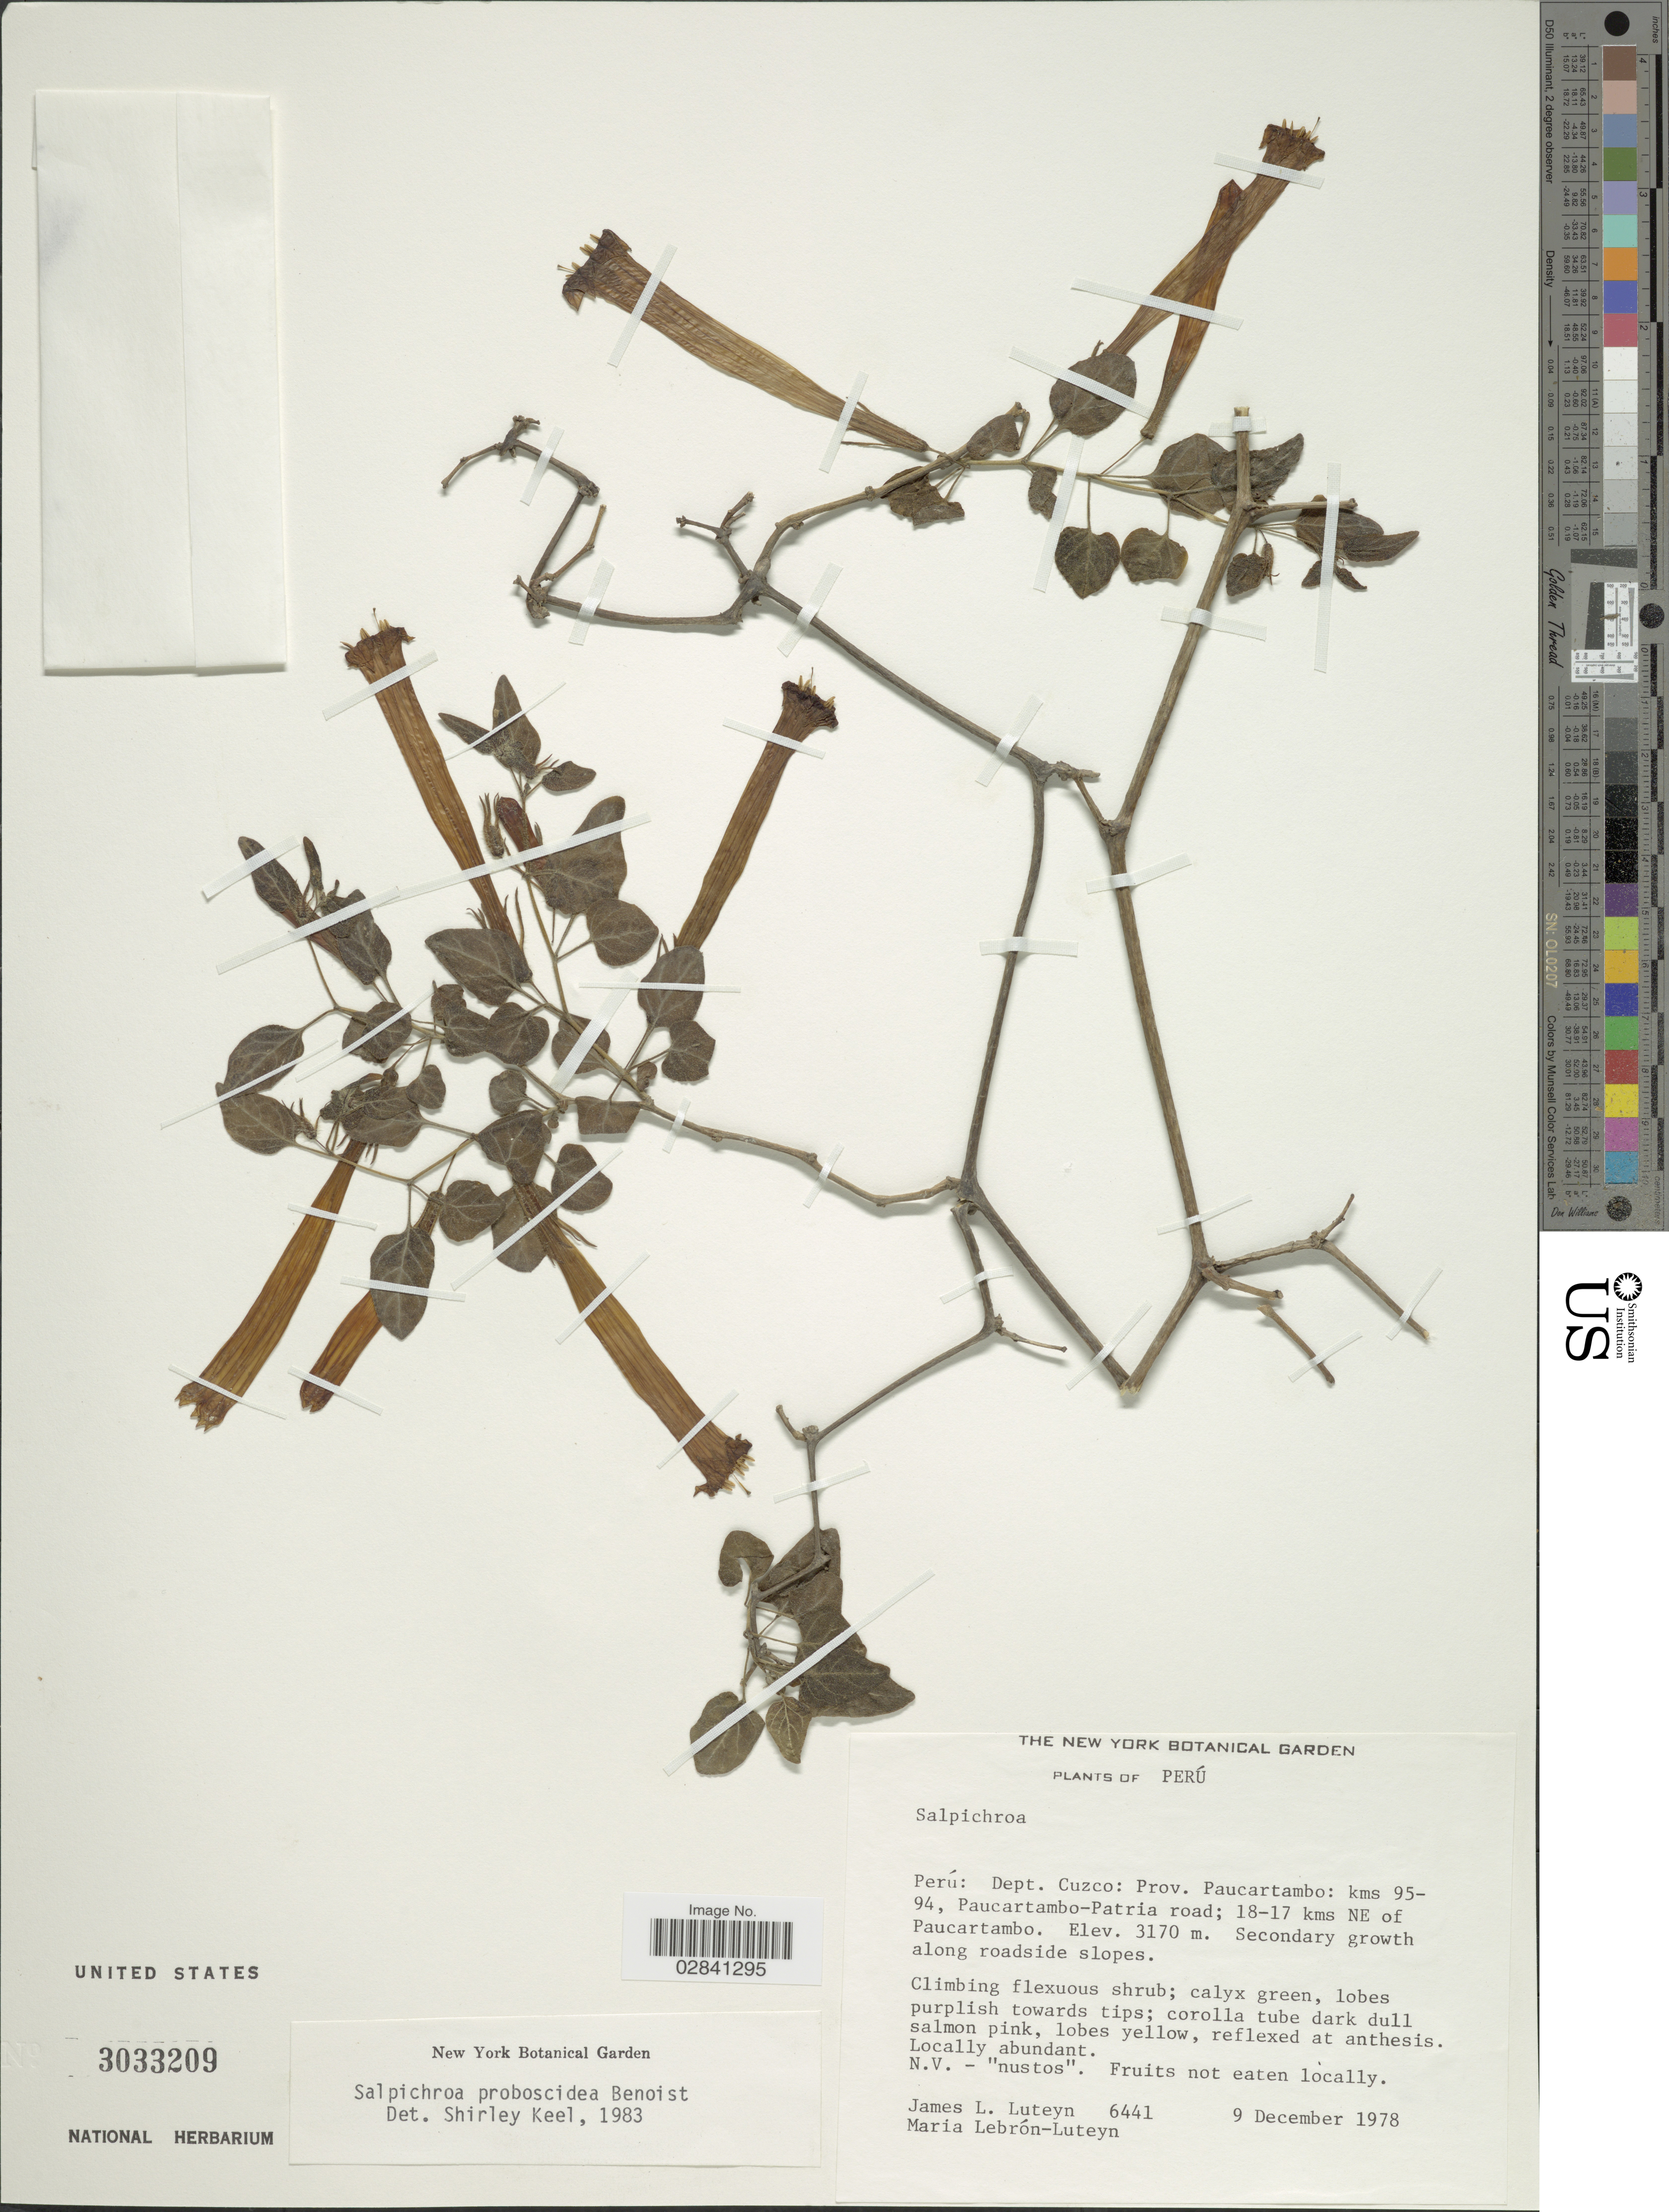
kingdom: Plantae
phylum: Tracheophyta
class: Magnoliopsida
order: Solanales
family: Solanaceae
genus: Salpichroa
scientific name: Salpichroa proboscidea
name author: Benoist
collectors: J. L. Luteyn & M. L. Lebrón-Luteyn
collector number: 6441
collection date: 1978-12-09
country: Peru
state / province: Cusco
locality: Dept. Cuzco: Prov. Paucartambo: kms 95-94, Paucartambo-Patria road; 18-17 kms NE of Paucartambo.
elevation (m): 3170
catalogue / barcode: US 3033209